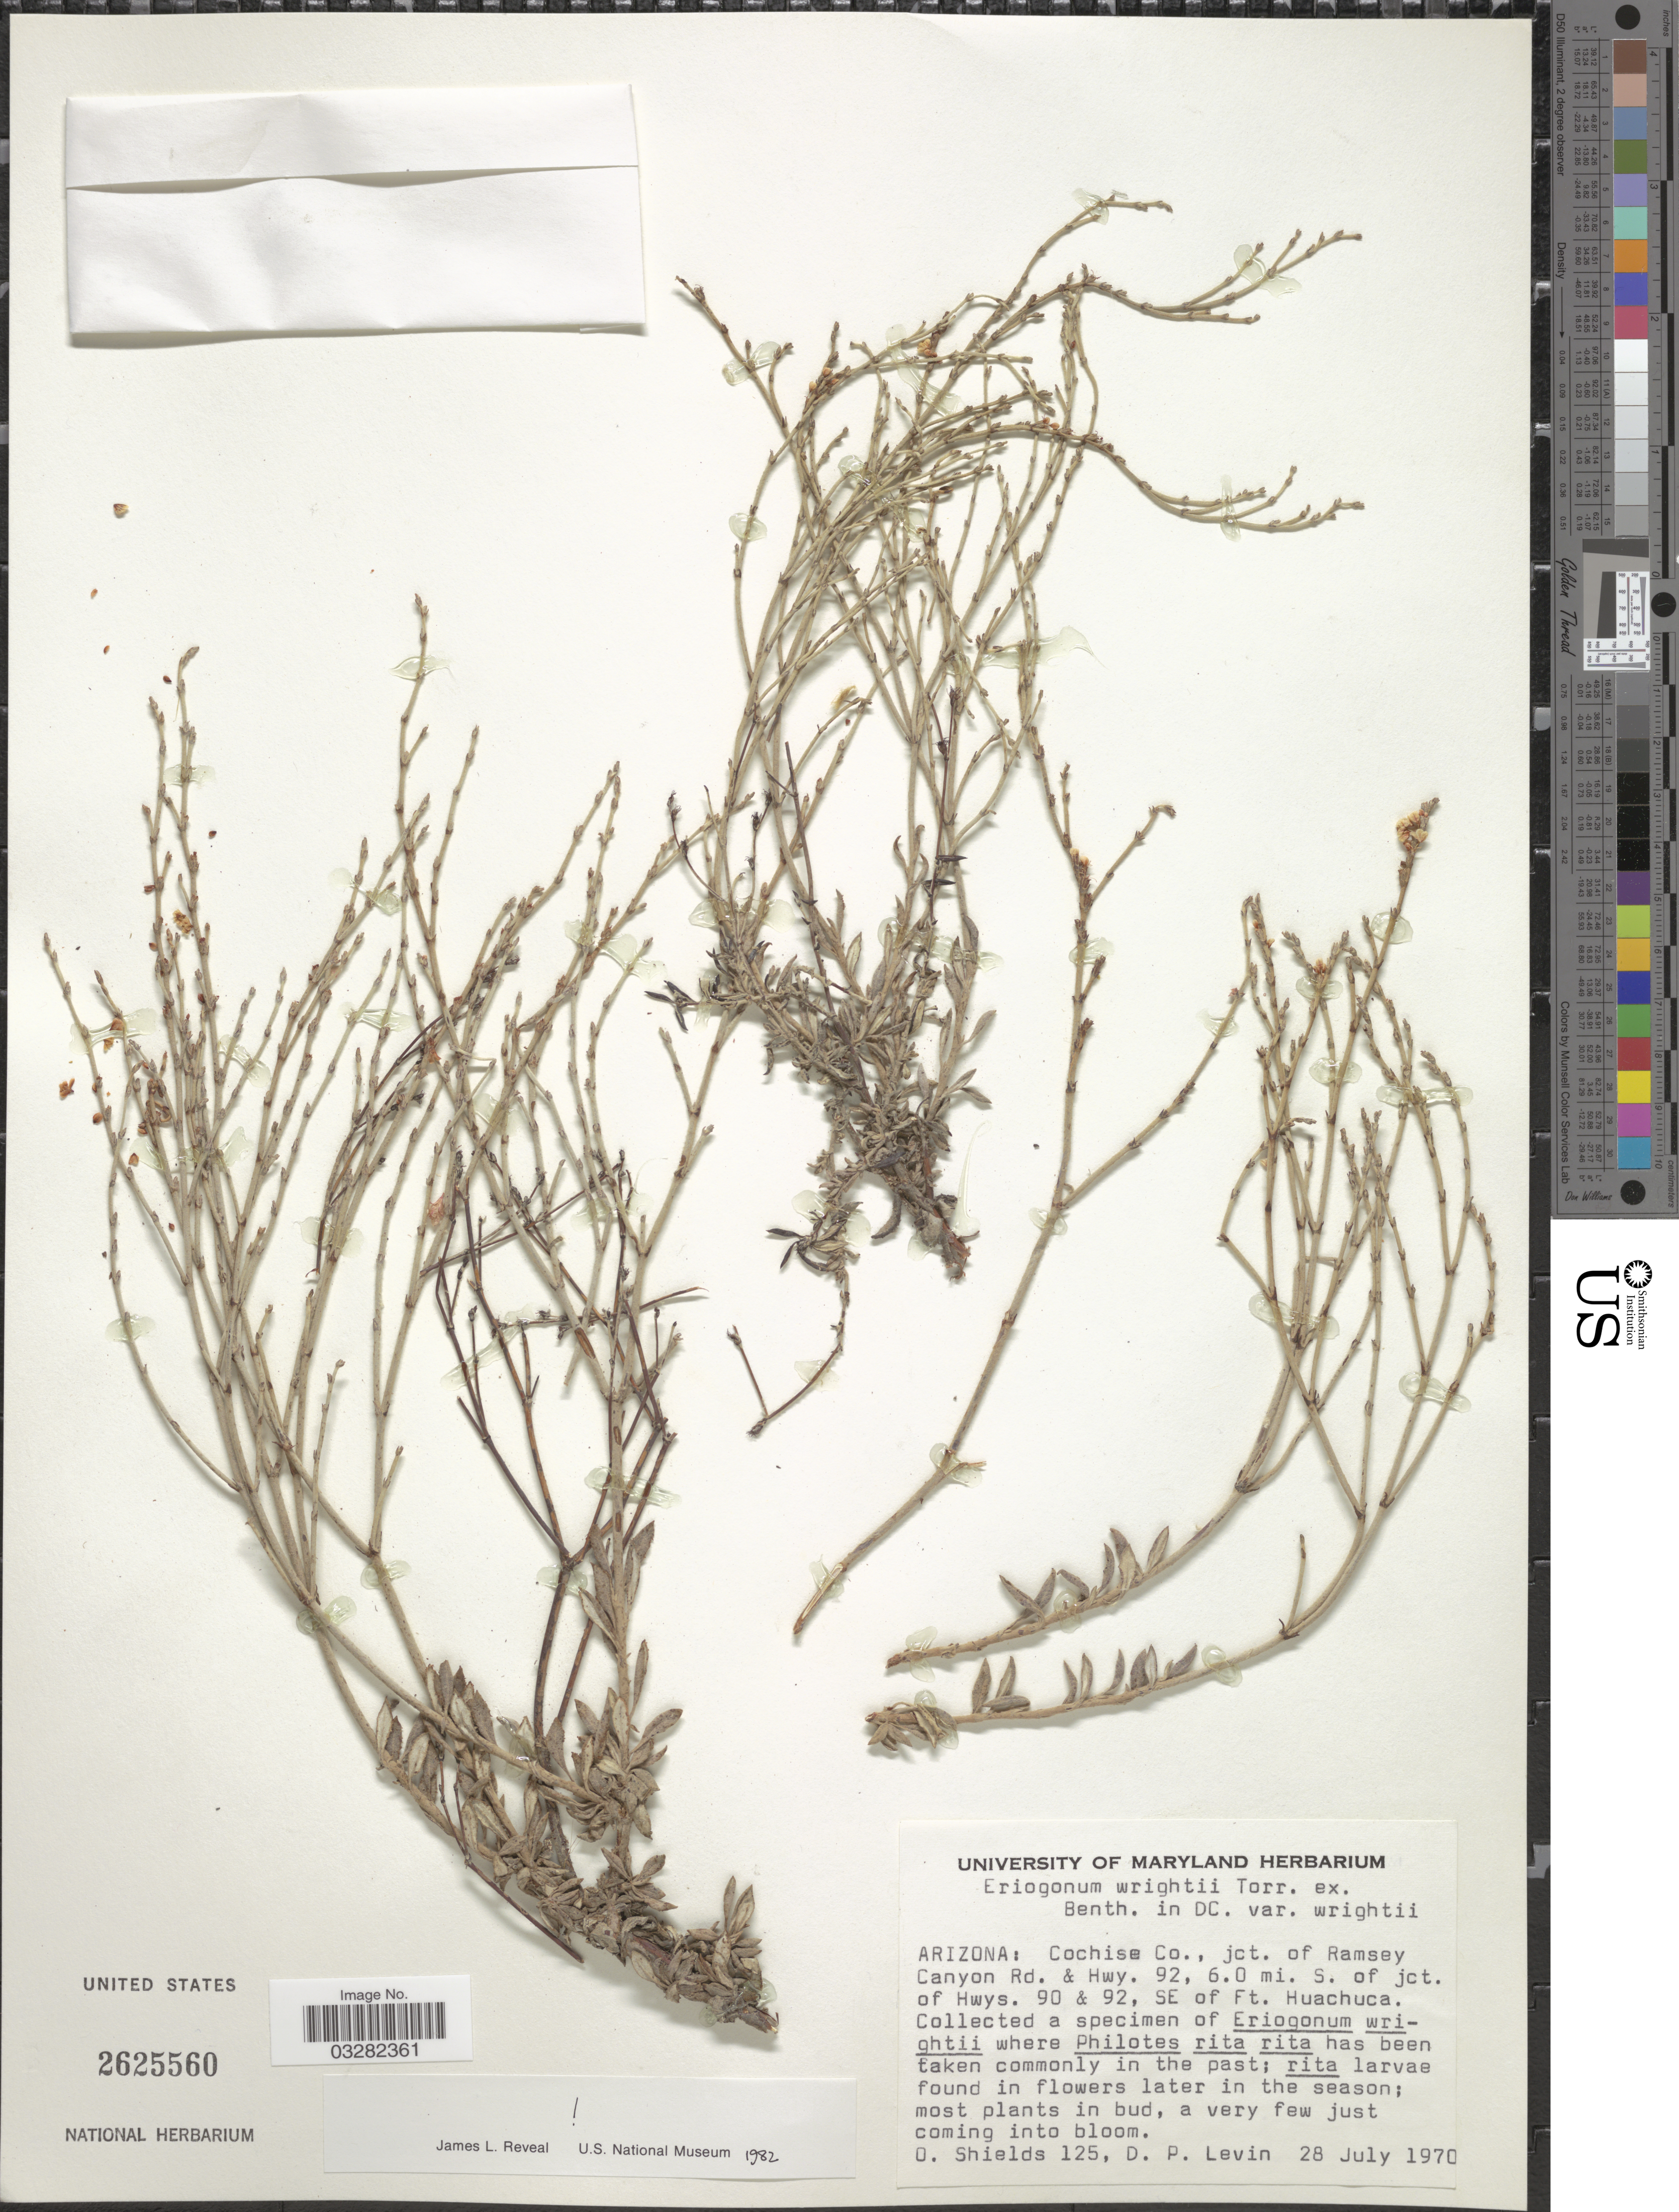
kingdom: Plantae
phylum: Tracheophyta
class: Magnoliopsida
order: Caryophyllales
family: Polygonaceae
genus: Eriogonum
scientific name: Eriogonum wrightii var. wrightii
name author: Torr. ex Benth.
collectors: O. Shields & D. Levin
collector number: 125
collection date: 1970-07-28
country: United States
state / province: Arizona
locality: Cochise Co., jct. of Ramsey Canyon Rd. & Hwy. 92, 6.0 mi. S. of jct. of Hwys. 90 & 92, SE of Ft. Huachuca.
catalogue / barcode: US 2625560